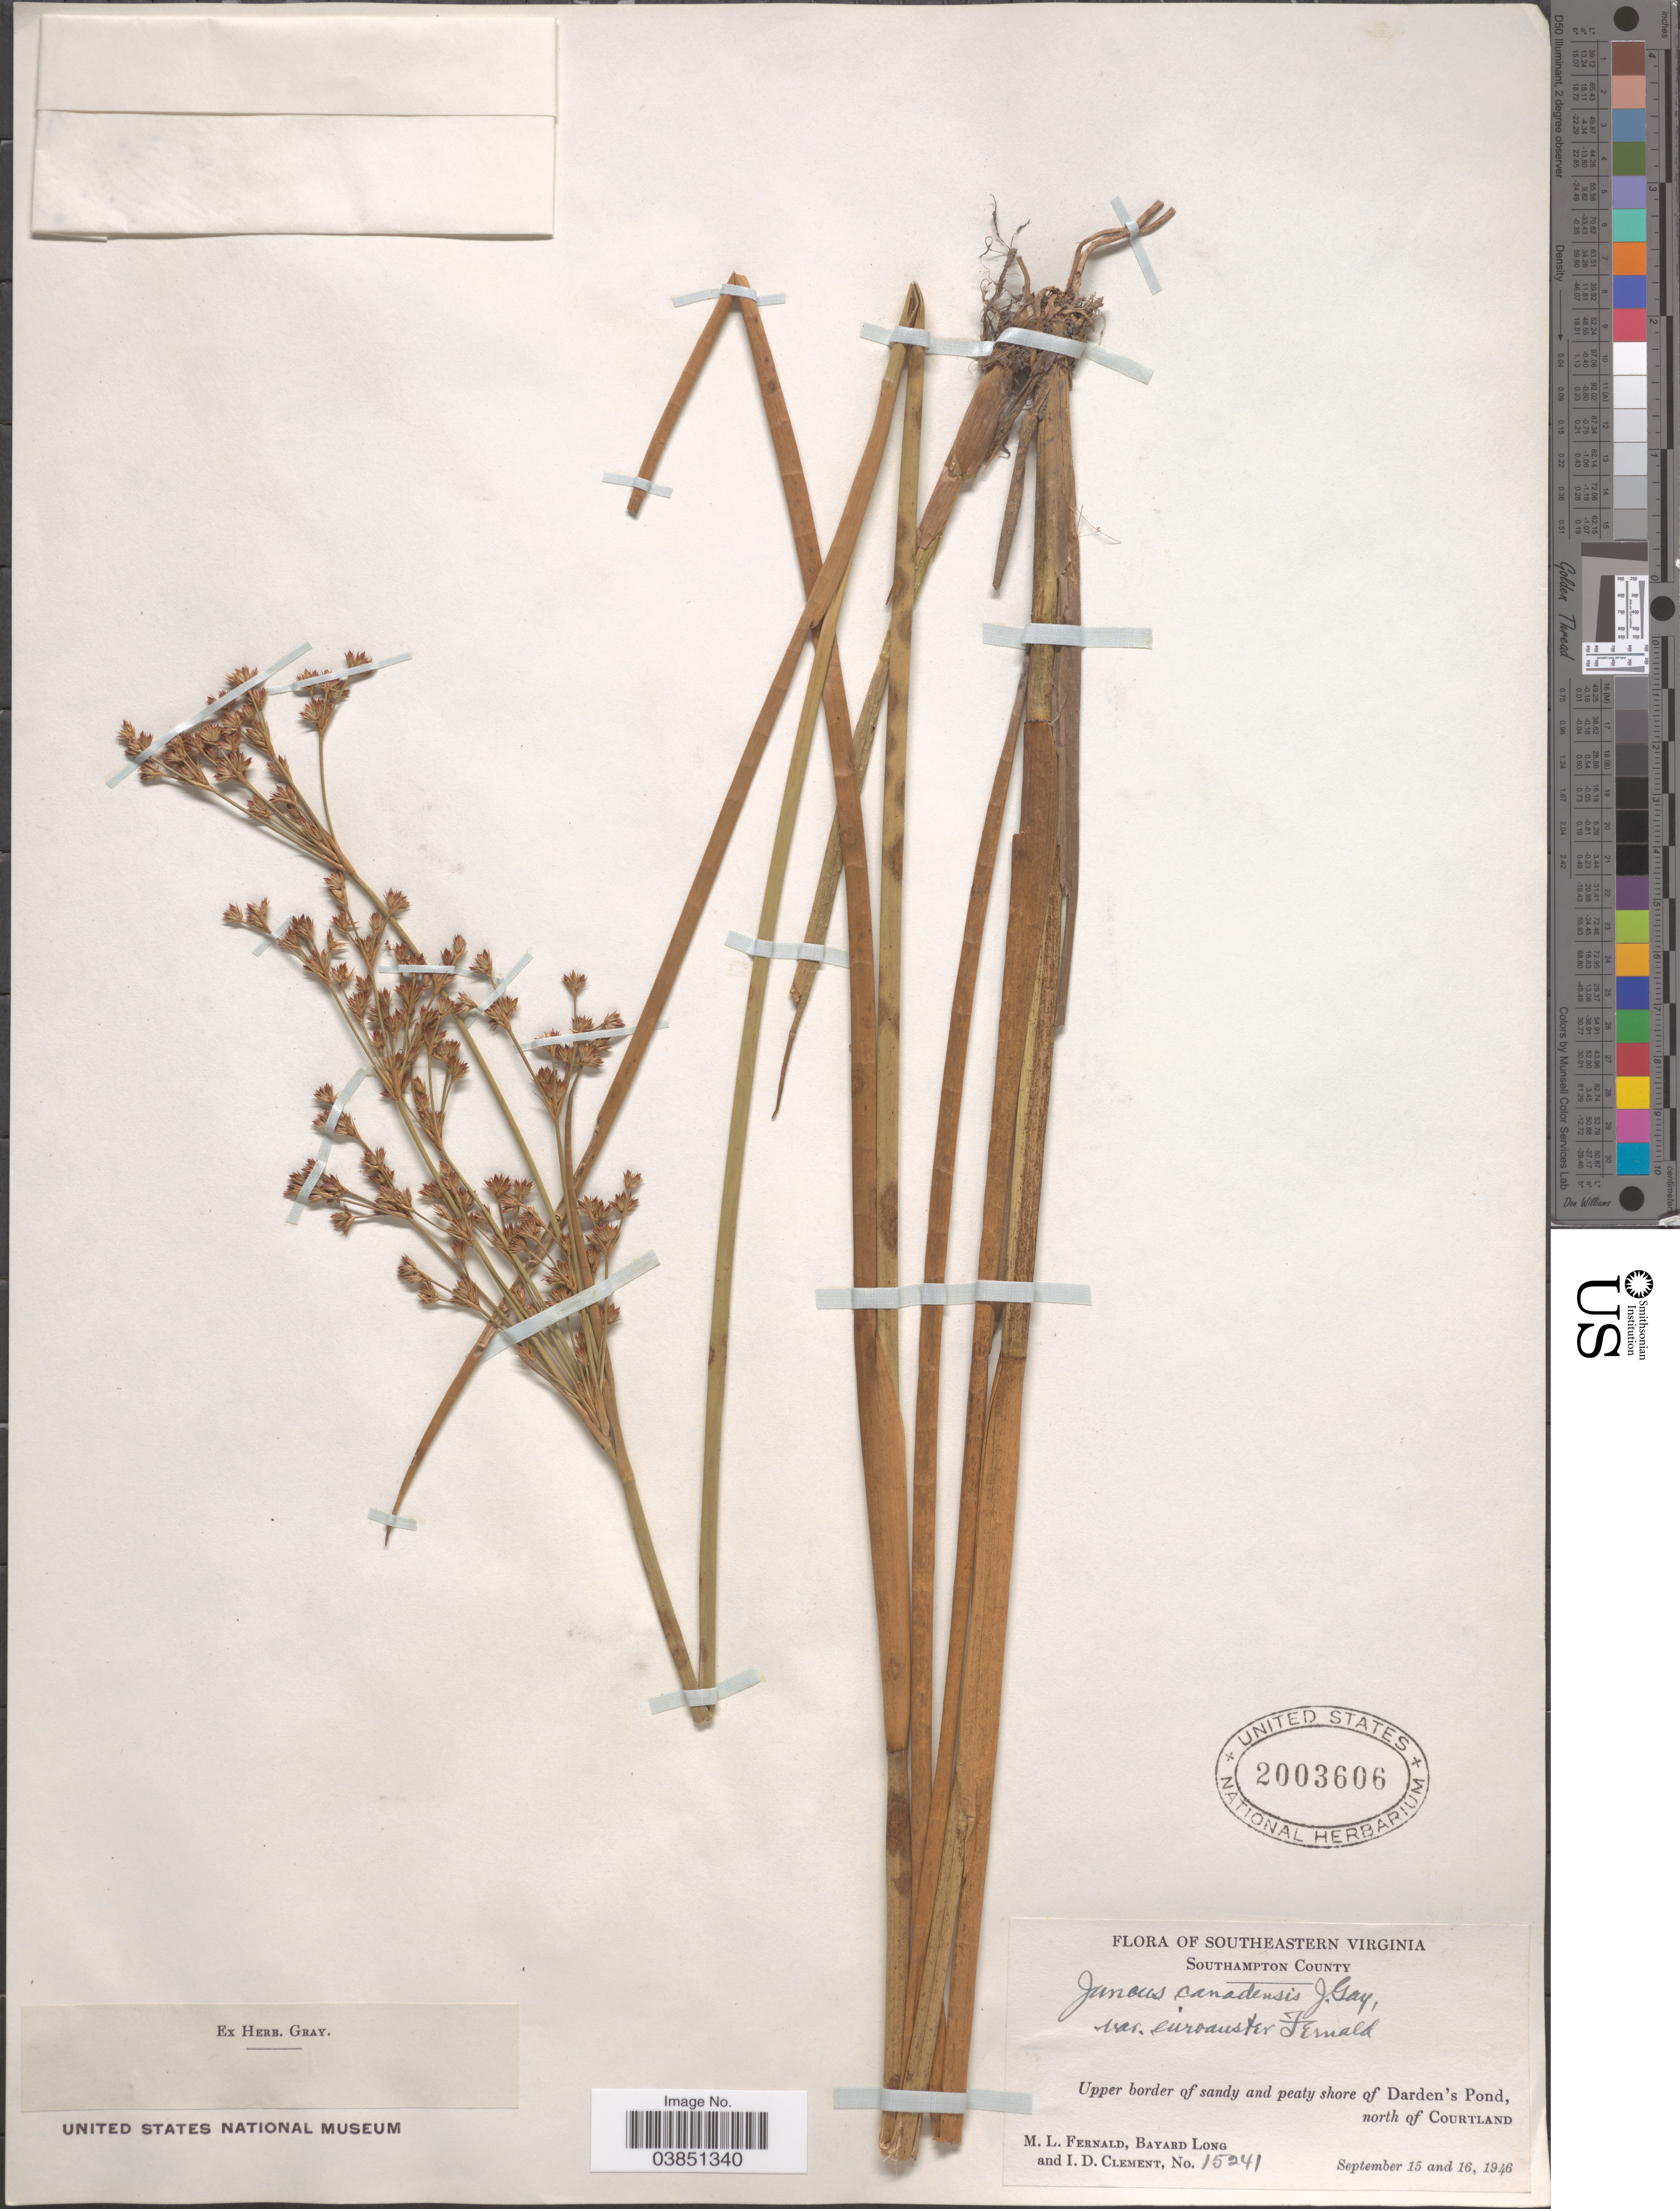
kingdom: Plantae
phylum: Tracheophyta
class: Liliopsida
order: Poales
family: Juncaceae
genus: Juncus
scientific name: Juncus canadensis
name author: J. Gay ex Laharpe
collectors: M. L. Fernald, B. Long & I. Clement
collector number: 15241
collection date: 1946-09-15/1946-09-16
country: United States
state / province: Virginia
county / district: Southampton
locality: Southeastern Virginia. Southampton County. upper border of sandy and peaty shore of Darden's Pond, north of Courtland.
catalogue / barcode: US 2003606